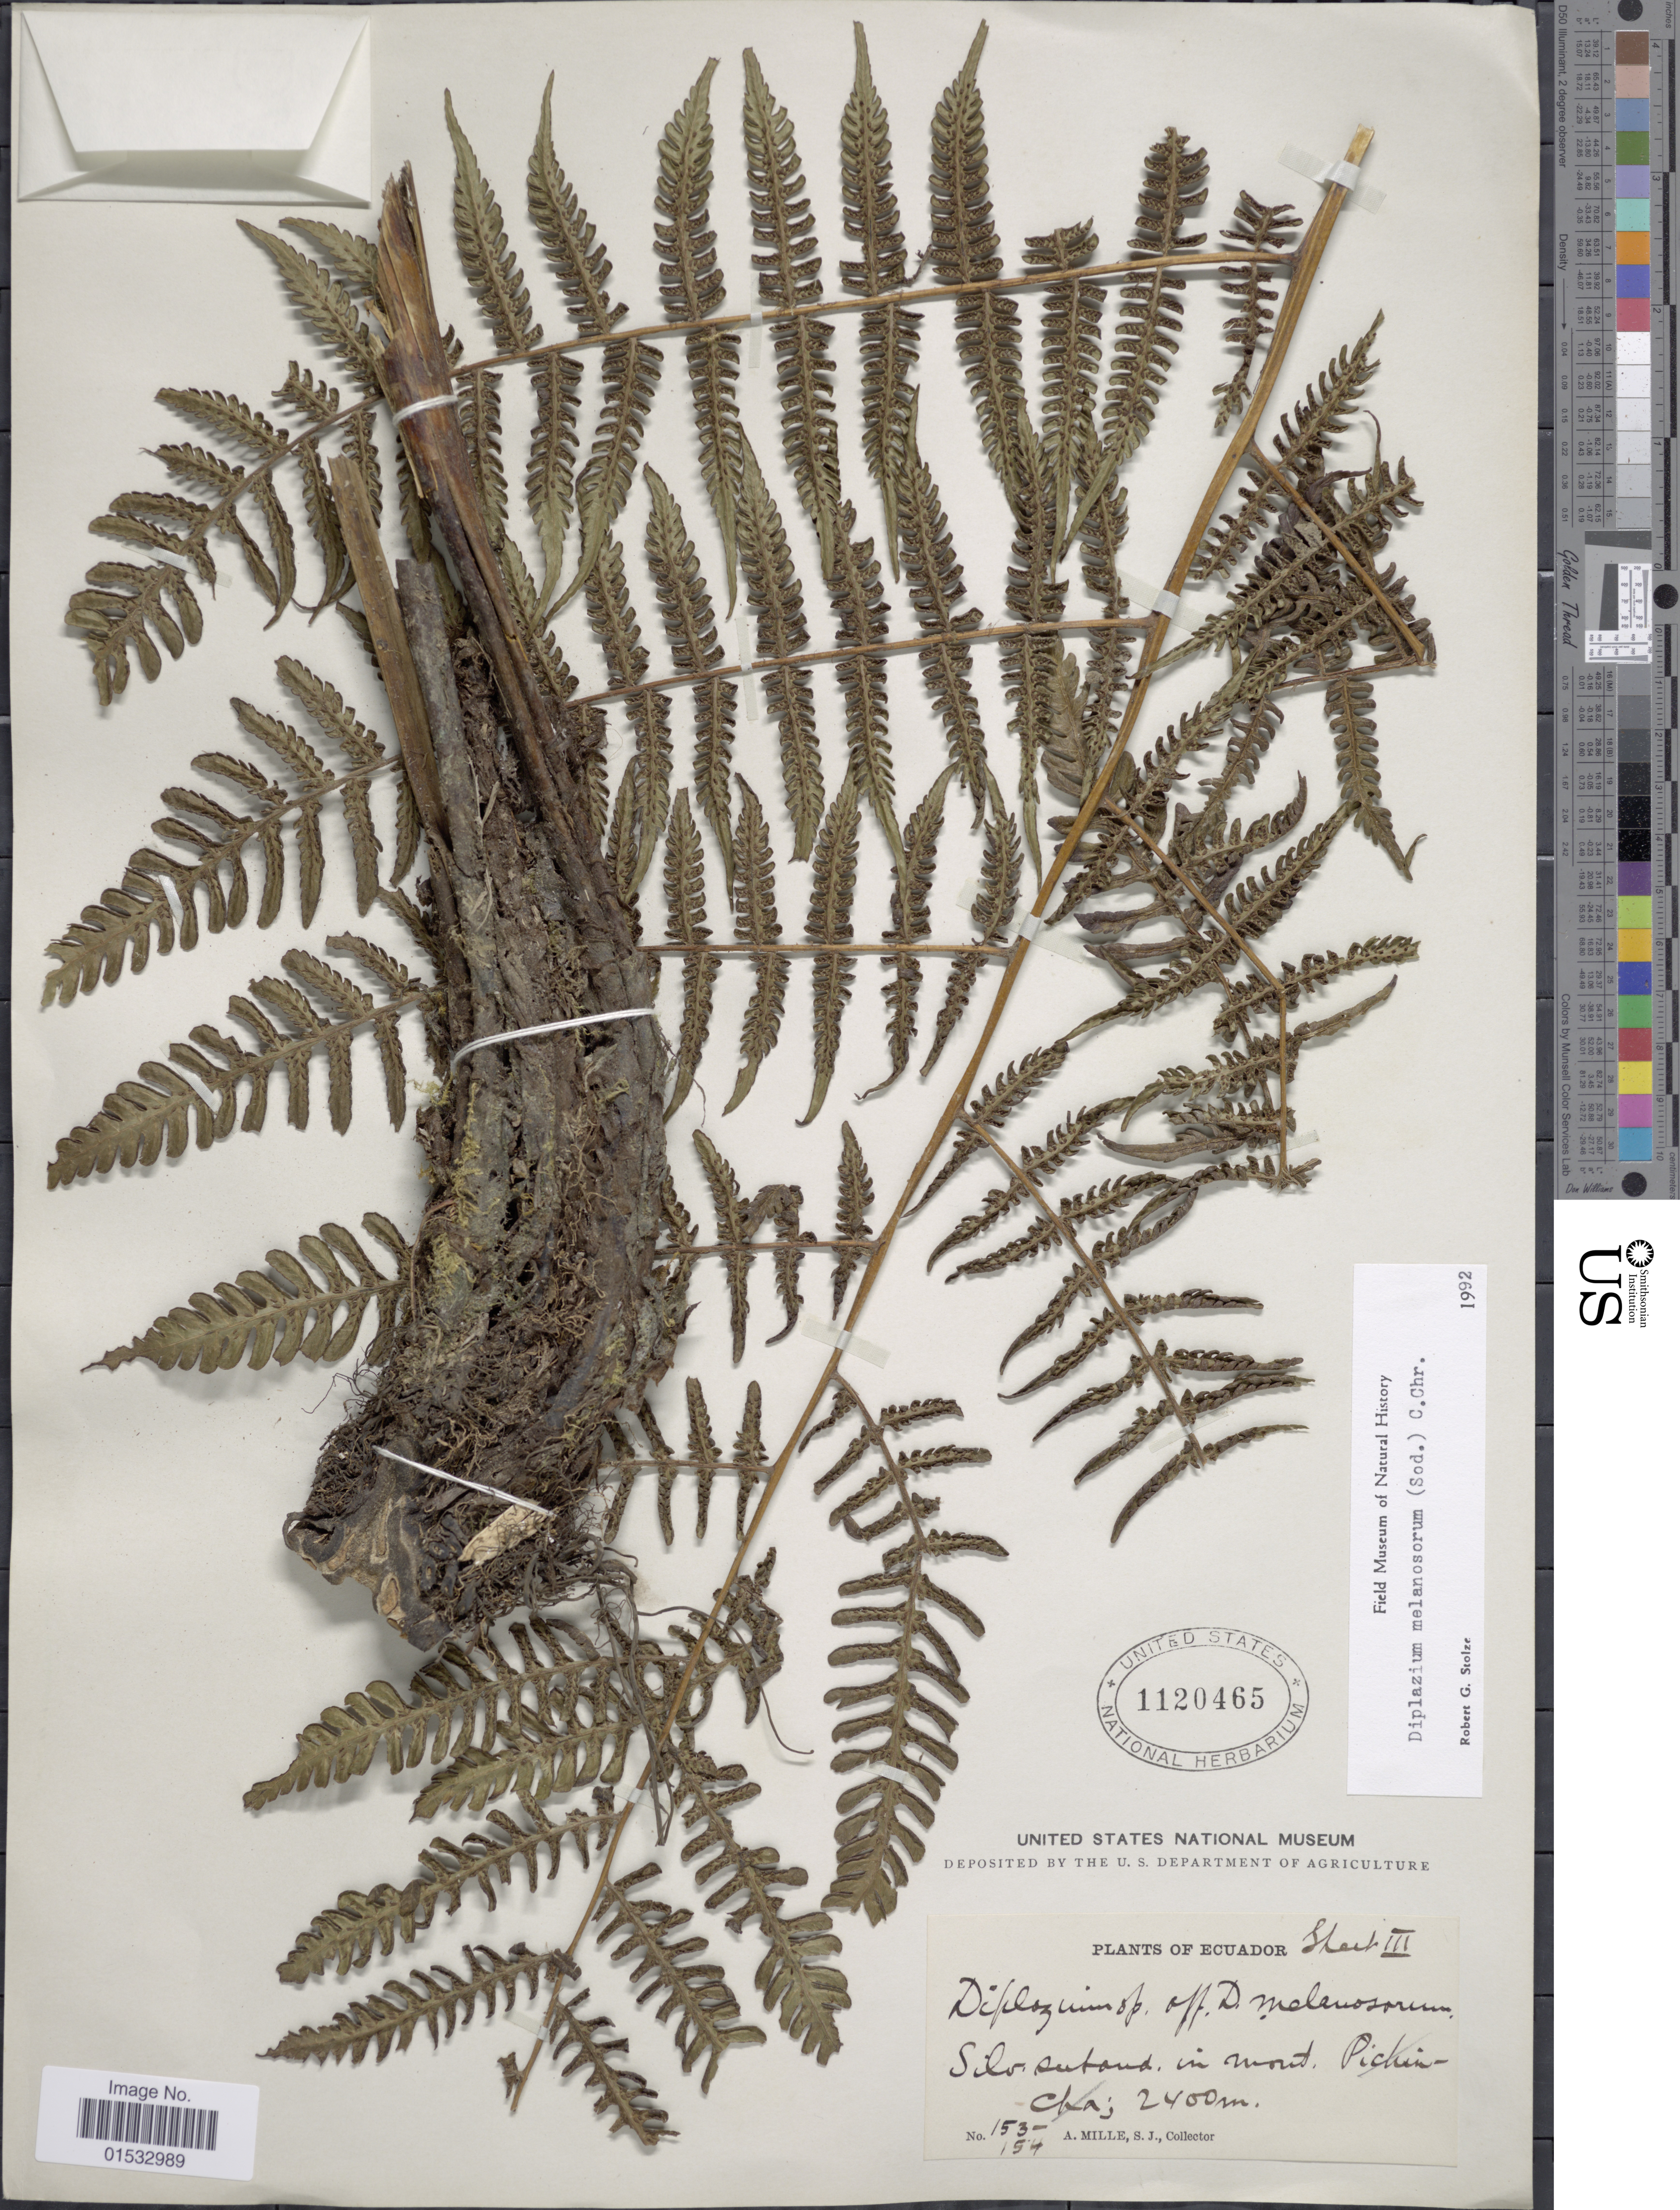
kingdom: Plantae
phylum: Tracheophyta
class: Polypodiopsida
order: Polypodiales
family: Athyriaceae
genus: Diplazium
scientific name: Diplazium melanosorum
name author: (Sodiro) C. Chr.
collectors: A. Mille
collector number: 153-154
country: Ecuador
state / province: Pichincha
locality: Silv. suband. in mont. Pichincha.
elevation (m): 2400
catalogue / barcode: US 1120465